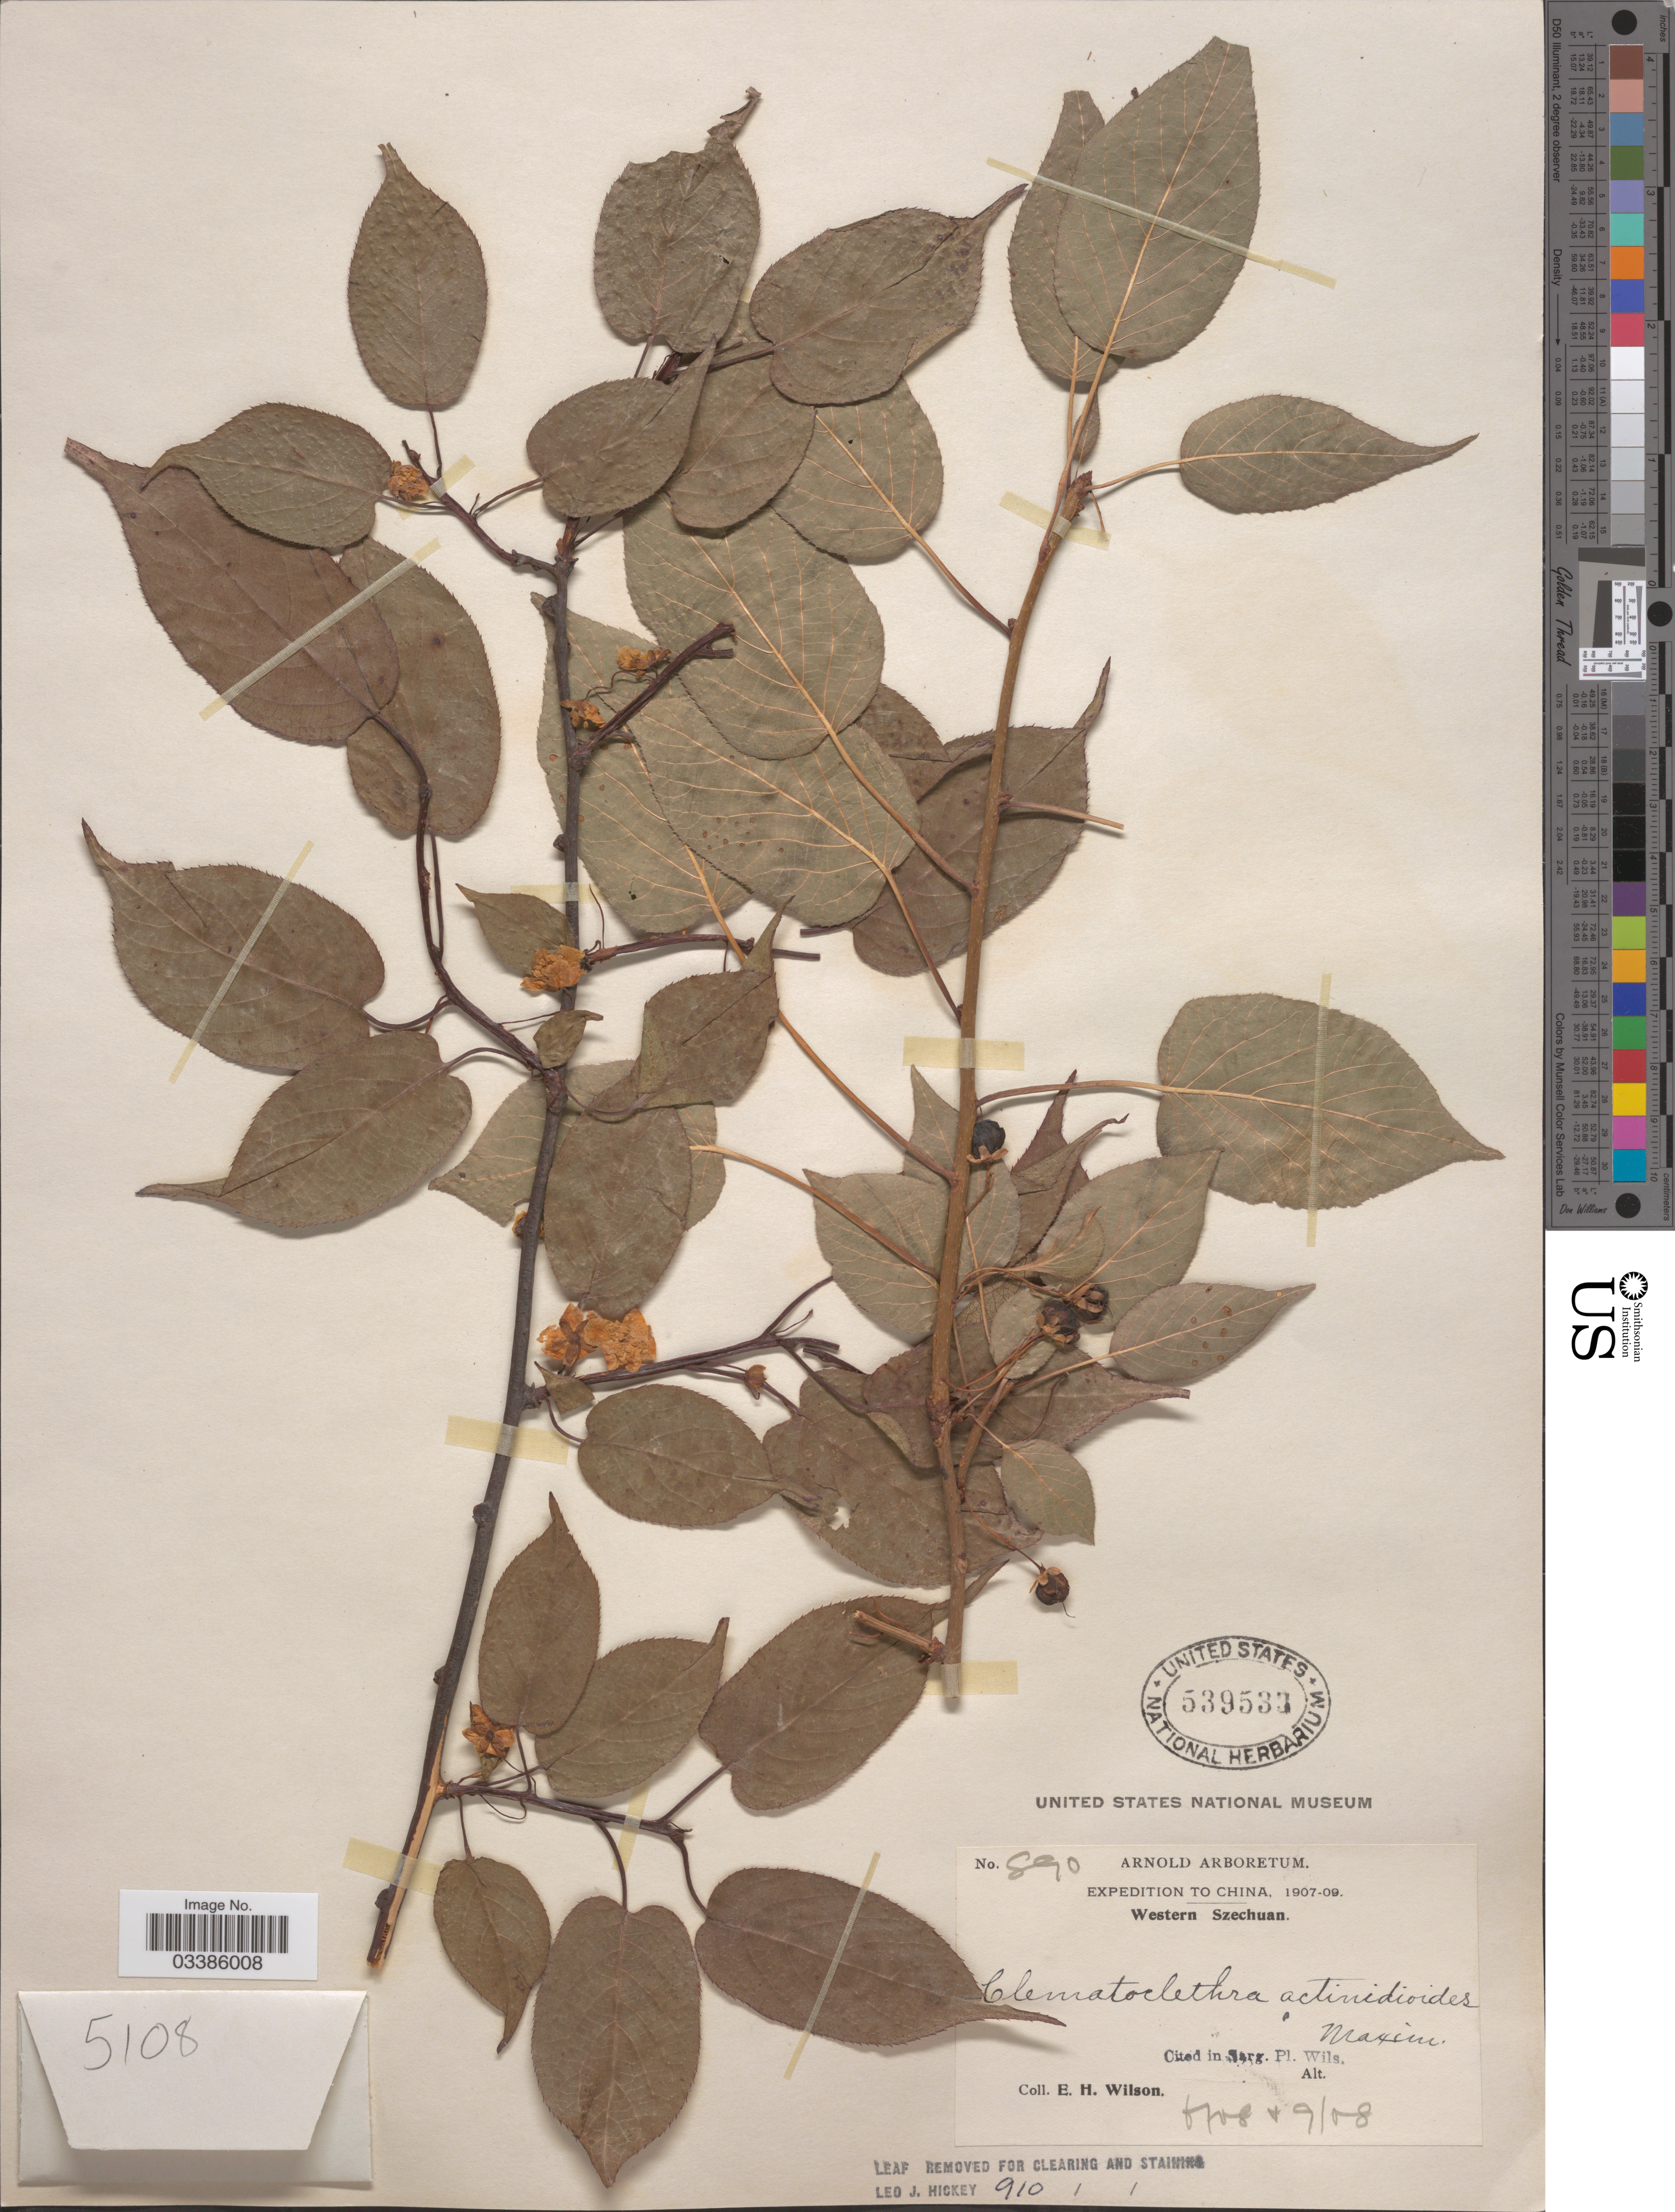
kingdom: Plantae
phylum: Tracheophyta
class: Magnoliopsida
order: Ericales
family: Actinidiaceae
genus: Clematoclethra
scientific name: Clematoclethra actinidioides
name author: Maxim.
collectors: E. Wilson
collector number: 890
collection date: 1908-06/1908-09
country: China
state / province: Sichuan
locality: Western Szechuan.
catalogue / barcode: US 539533